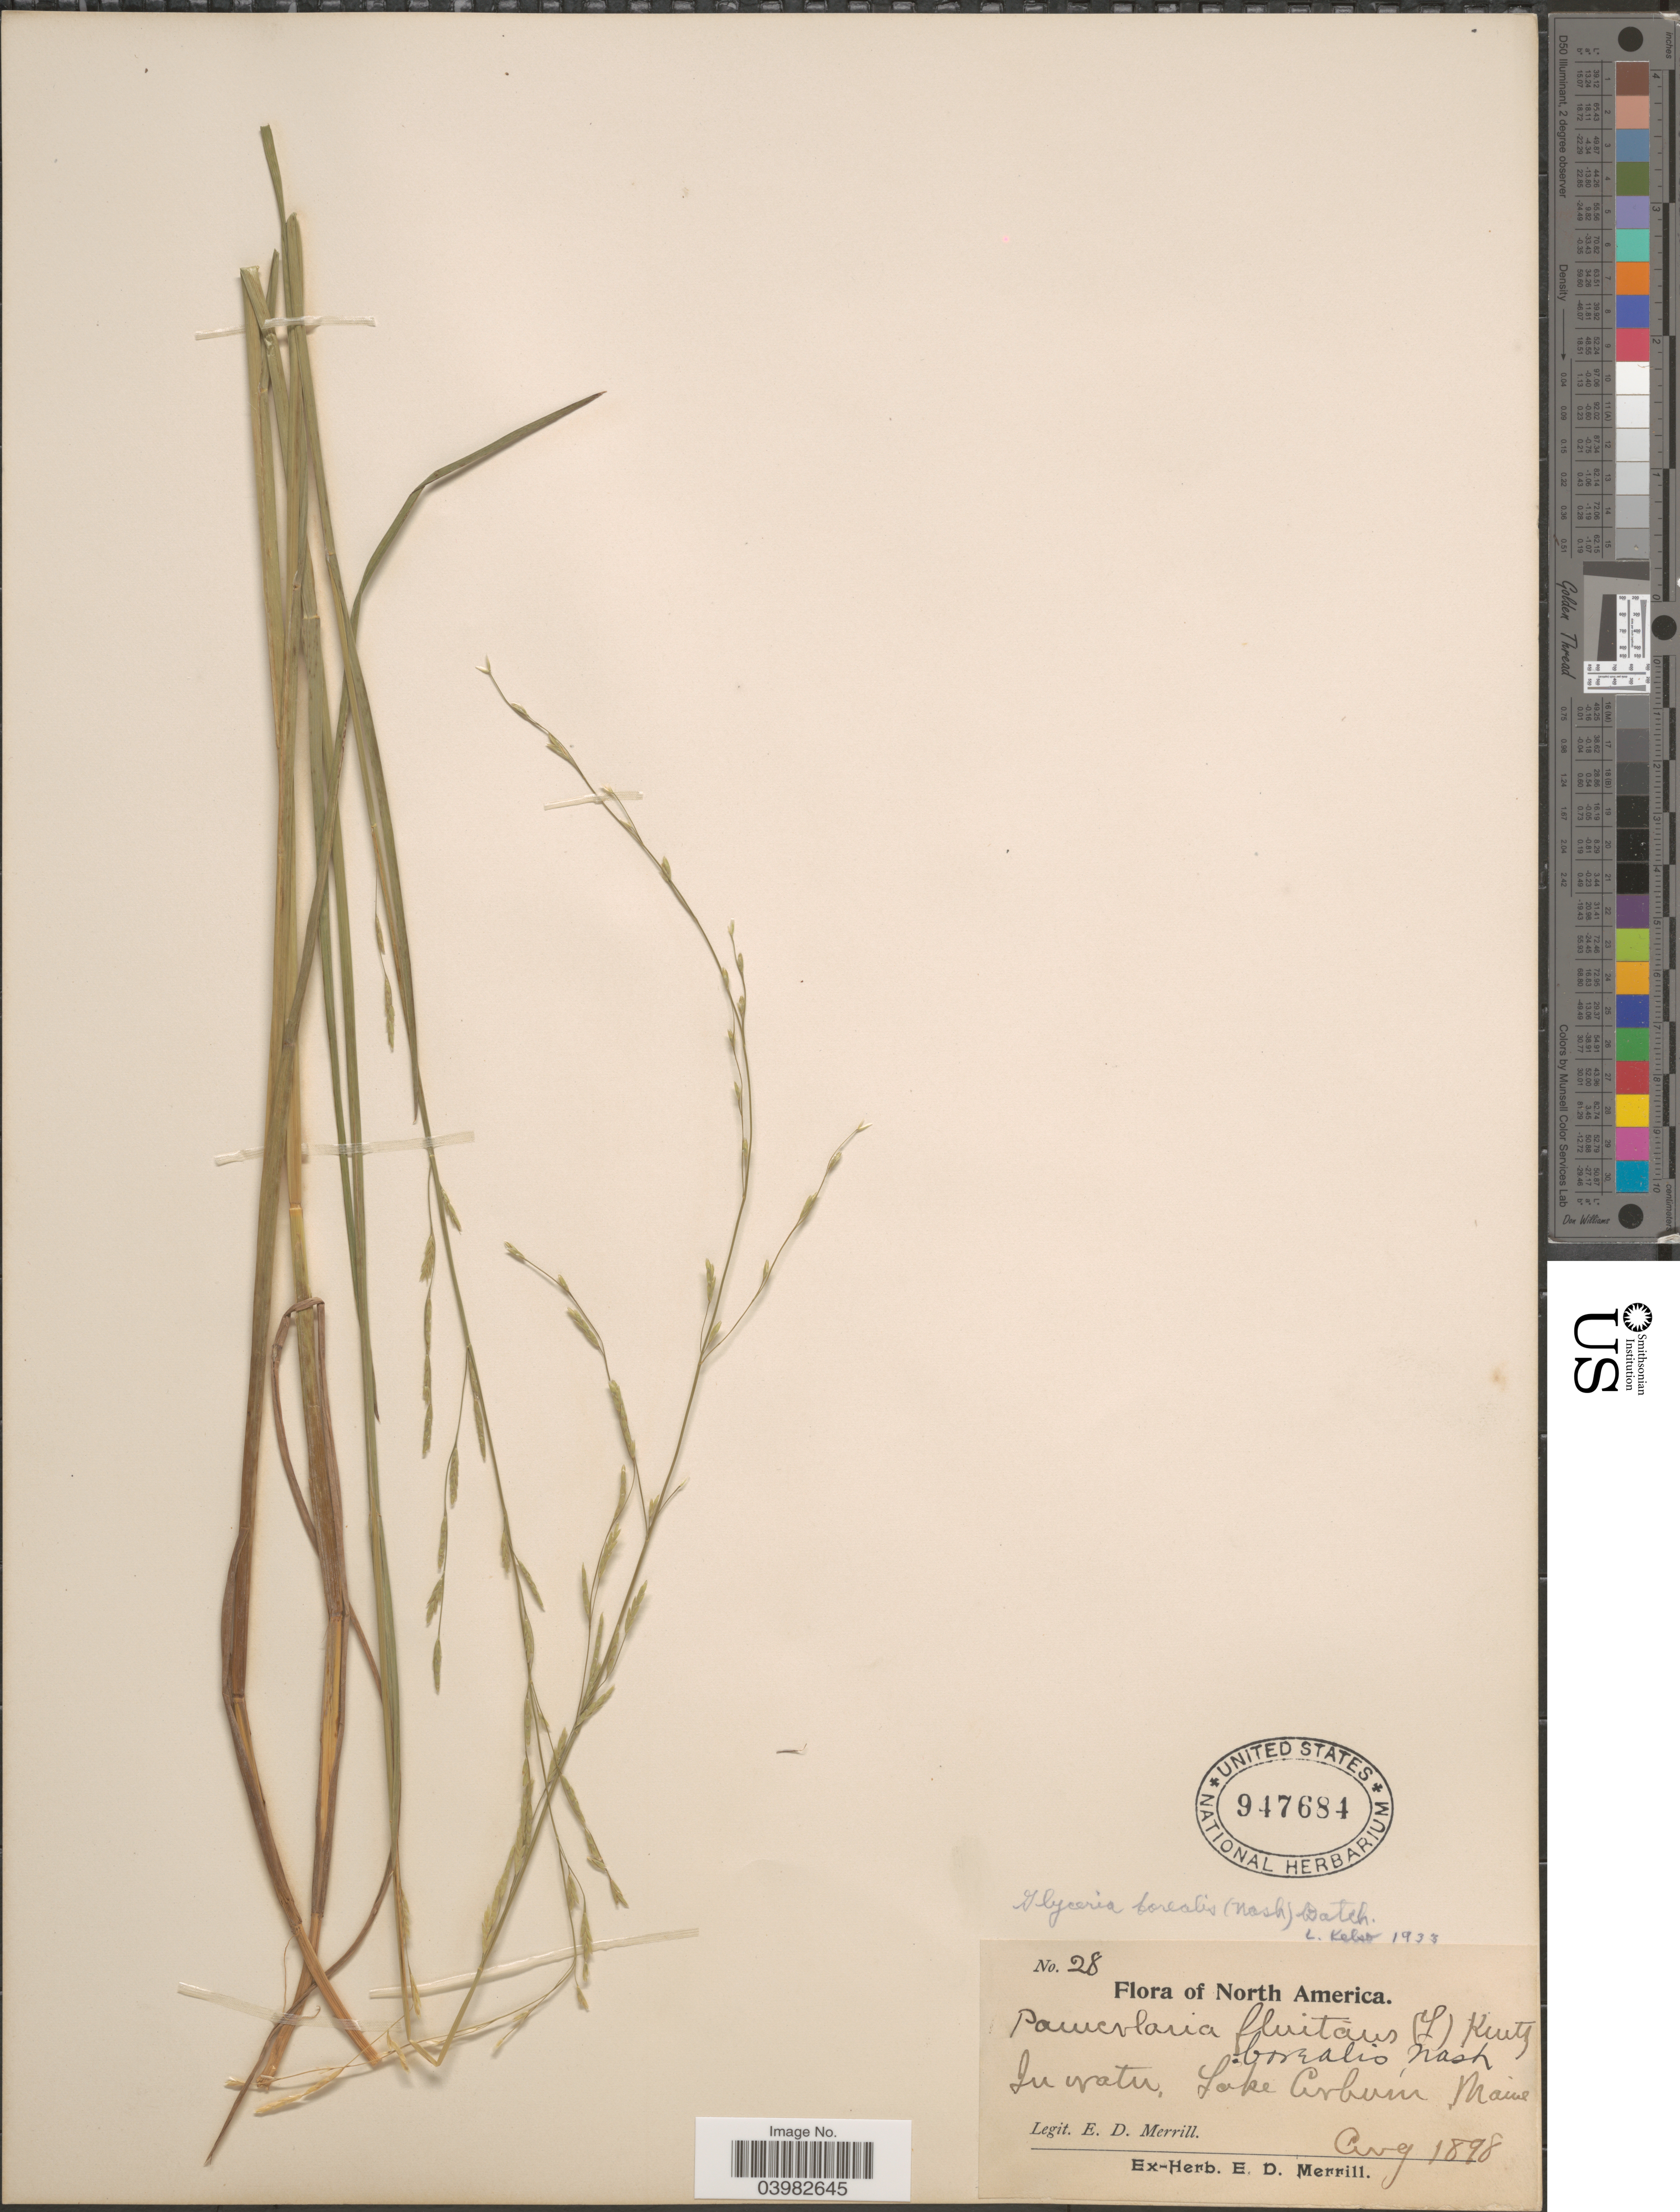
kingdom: Plantae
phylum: Tracheophyta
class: Liliopsida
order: Poales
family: Poaceae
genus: Glyceria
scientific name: Glyceria borealis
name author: (Nash) Batchelder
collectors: E. D. Merrill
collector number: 28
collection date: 1898-08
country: United States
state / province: Maine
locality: In water, Lake Auburn.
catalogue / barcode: US 947684